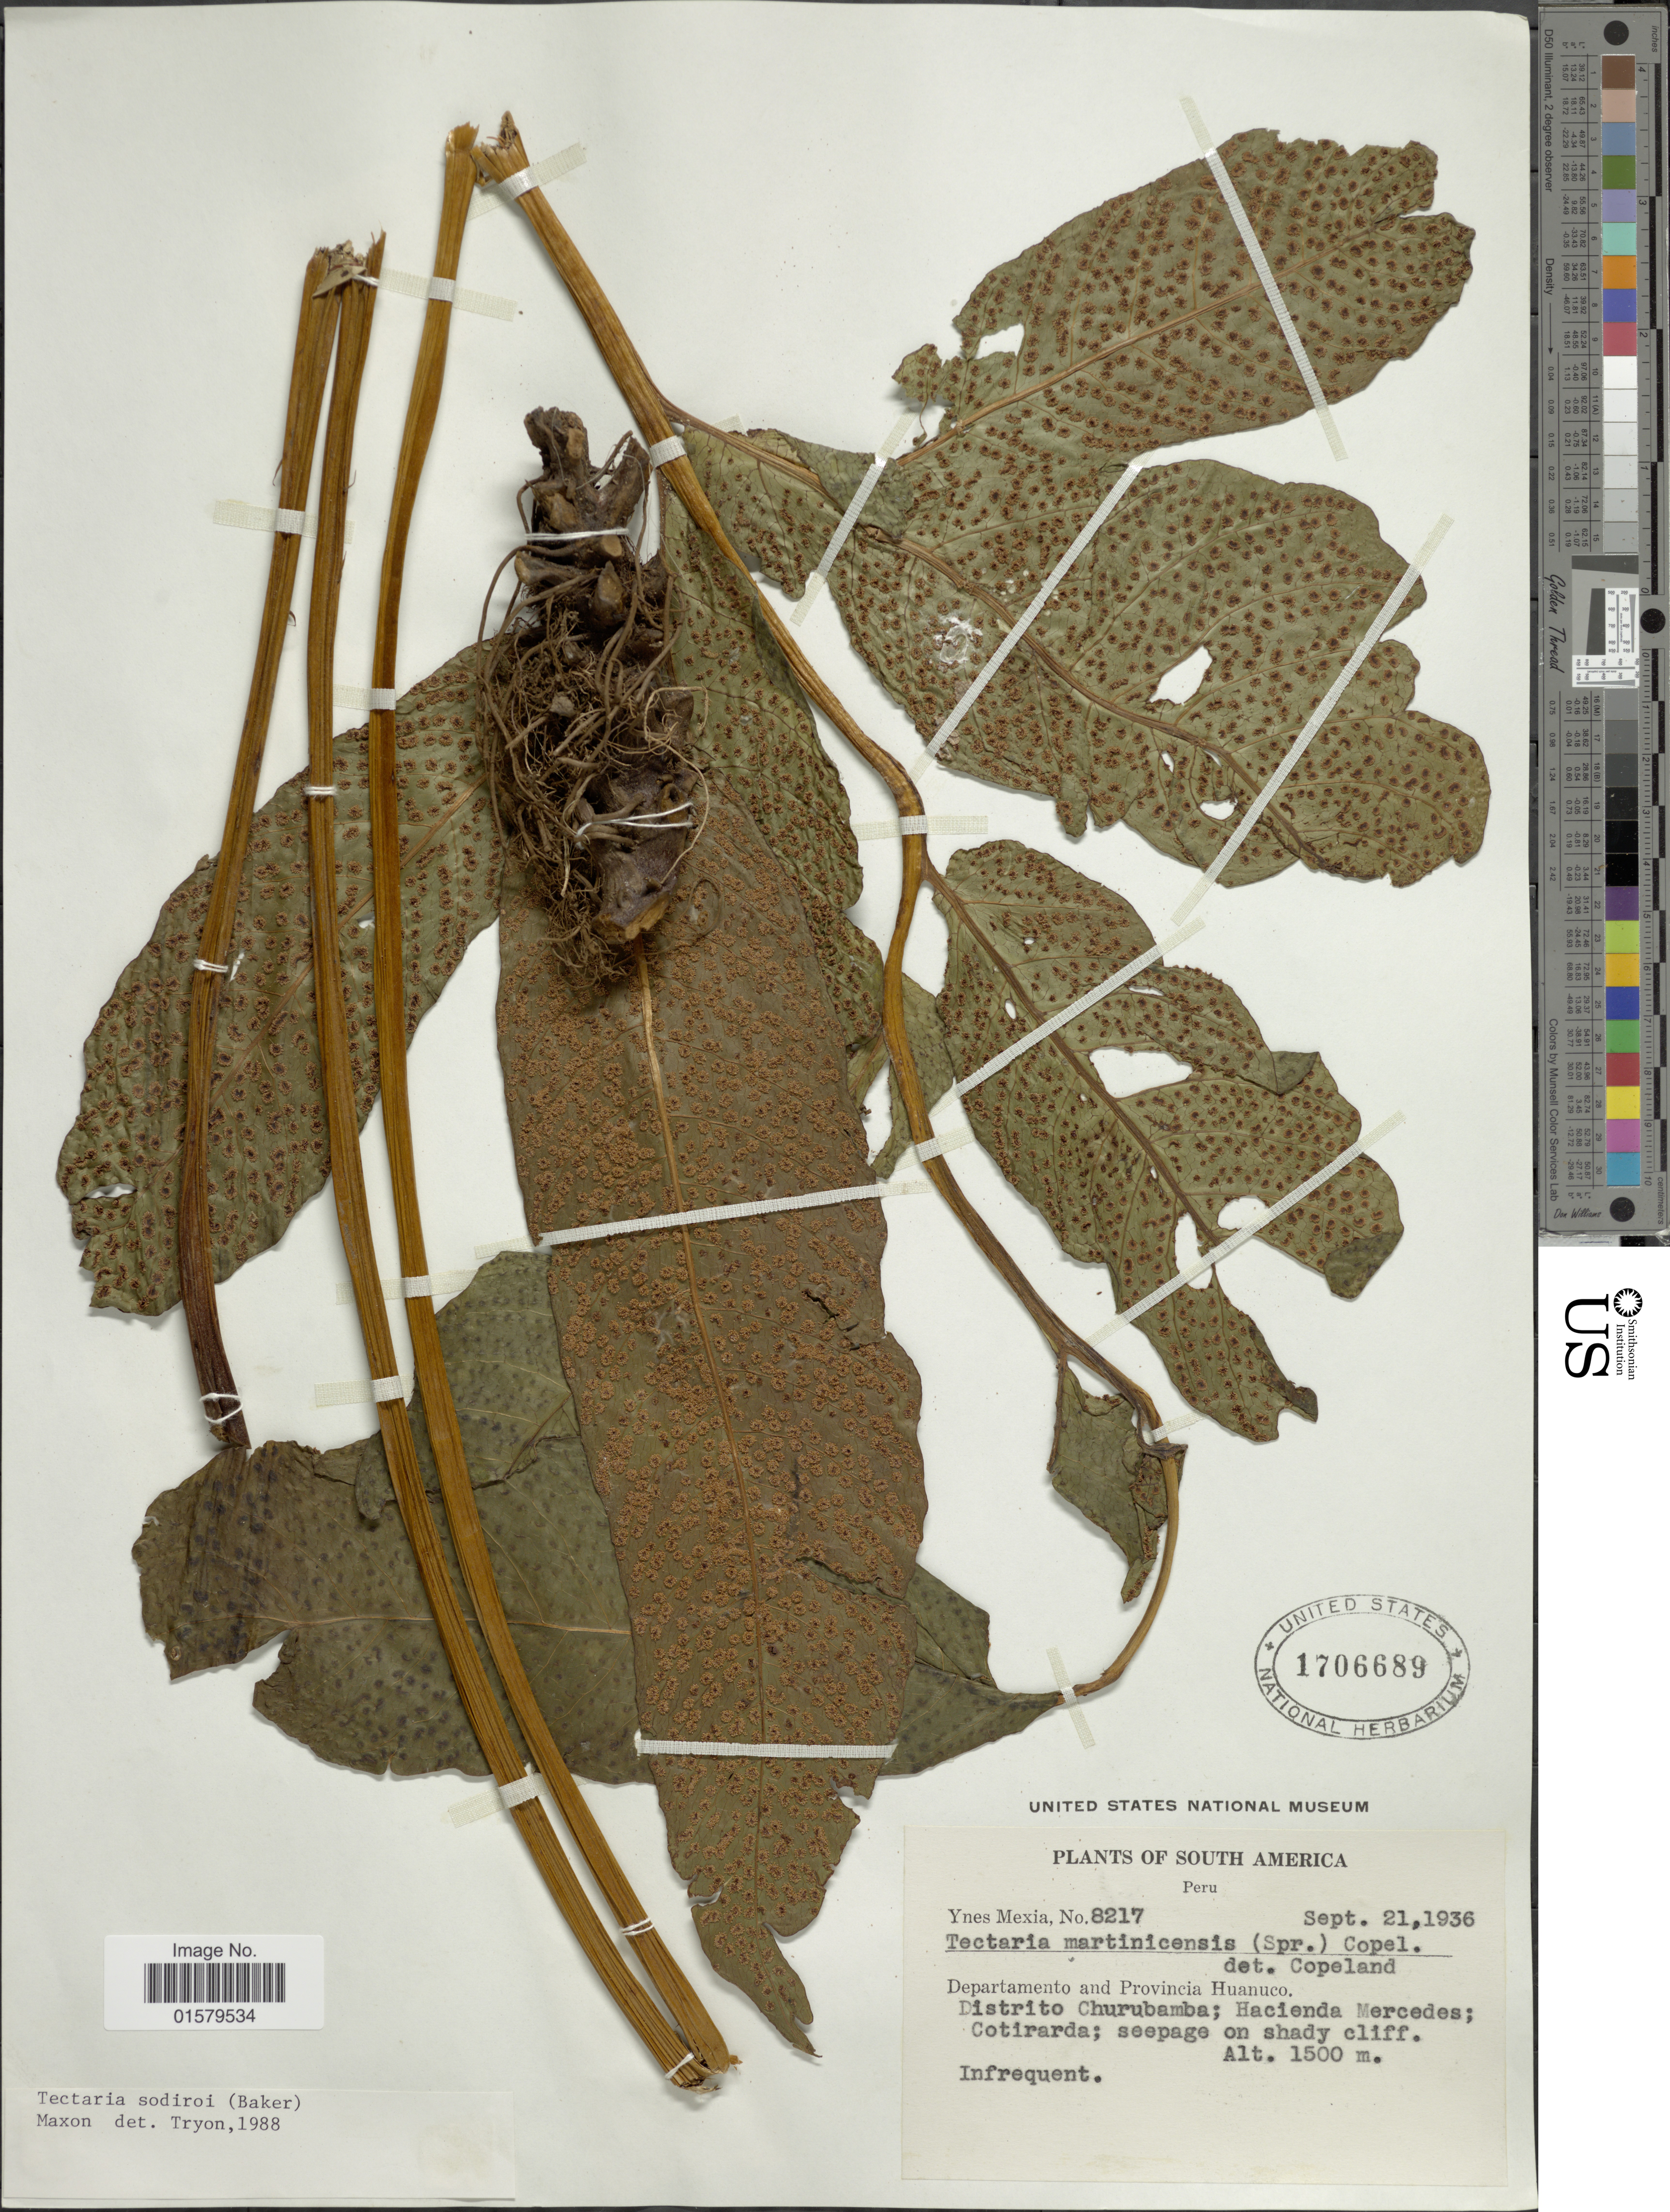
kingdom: Plantae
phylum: Tracheophyta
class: Polypodiopsida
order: Polypodiales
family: Tectariaceae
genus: Tectaria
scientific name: Tectaria antioquiana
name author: (Baker) C. Chr.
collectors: Y. Mexia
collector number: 8217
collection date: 1936-09-21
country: Peru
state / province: Huánuco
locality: Departamento Huanuco, Distrito Churubamba; Hacienda Mercedes; Cotirardal; seepage on shady cliff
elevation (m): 1500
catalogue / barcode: US 1706689